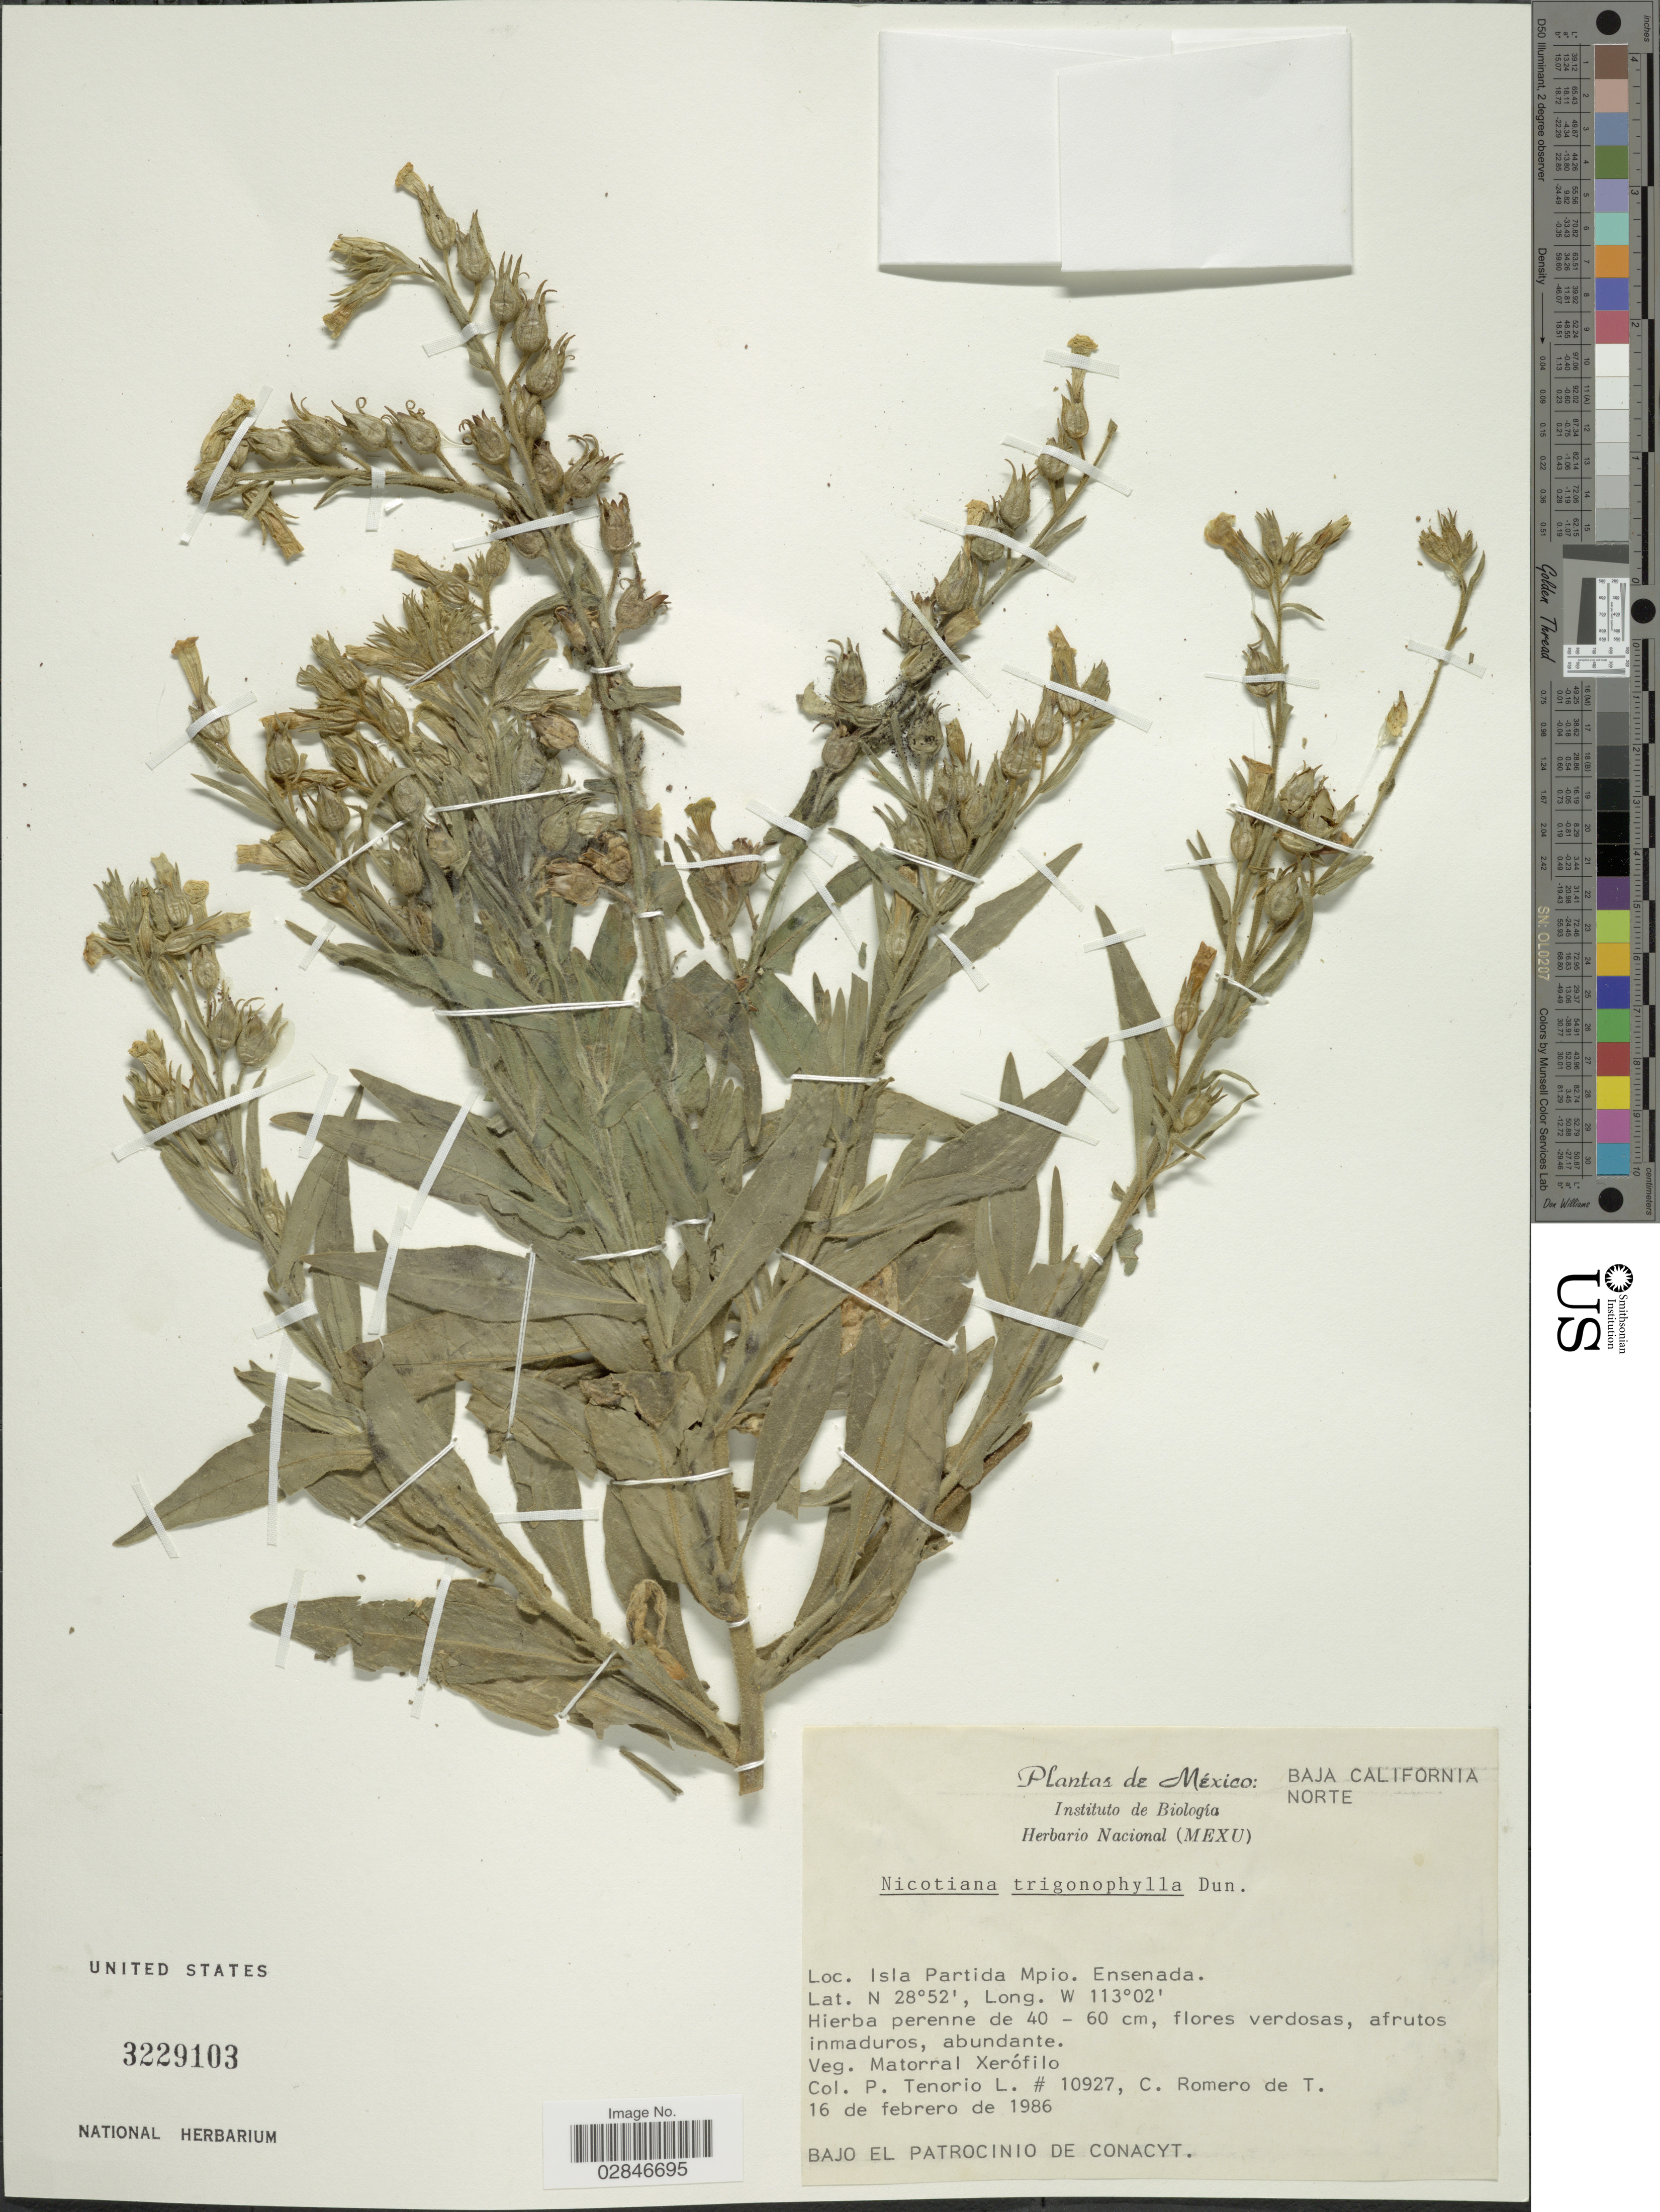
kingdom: Plantae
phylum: Tracheophyta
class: Magnoliopsida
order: Solanales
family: Solanaceae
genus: Nicotiana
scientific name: Nicotiana trigonophylla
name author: Dunal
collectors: P. Tenorio L. & C. Romero de T.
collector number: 10927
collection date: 1986-02-16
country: Mexico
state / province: Baja California Norte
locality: Isla Partida Mpio. Ensenada.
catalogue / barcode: US 3229103